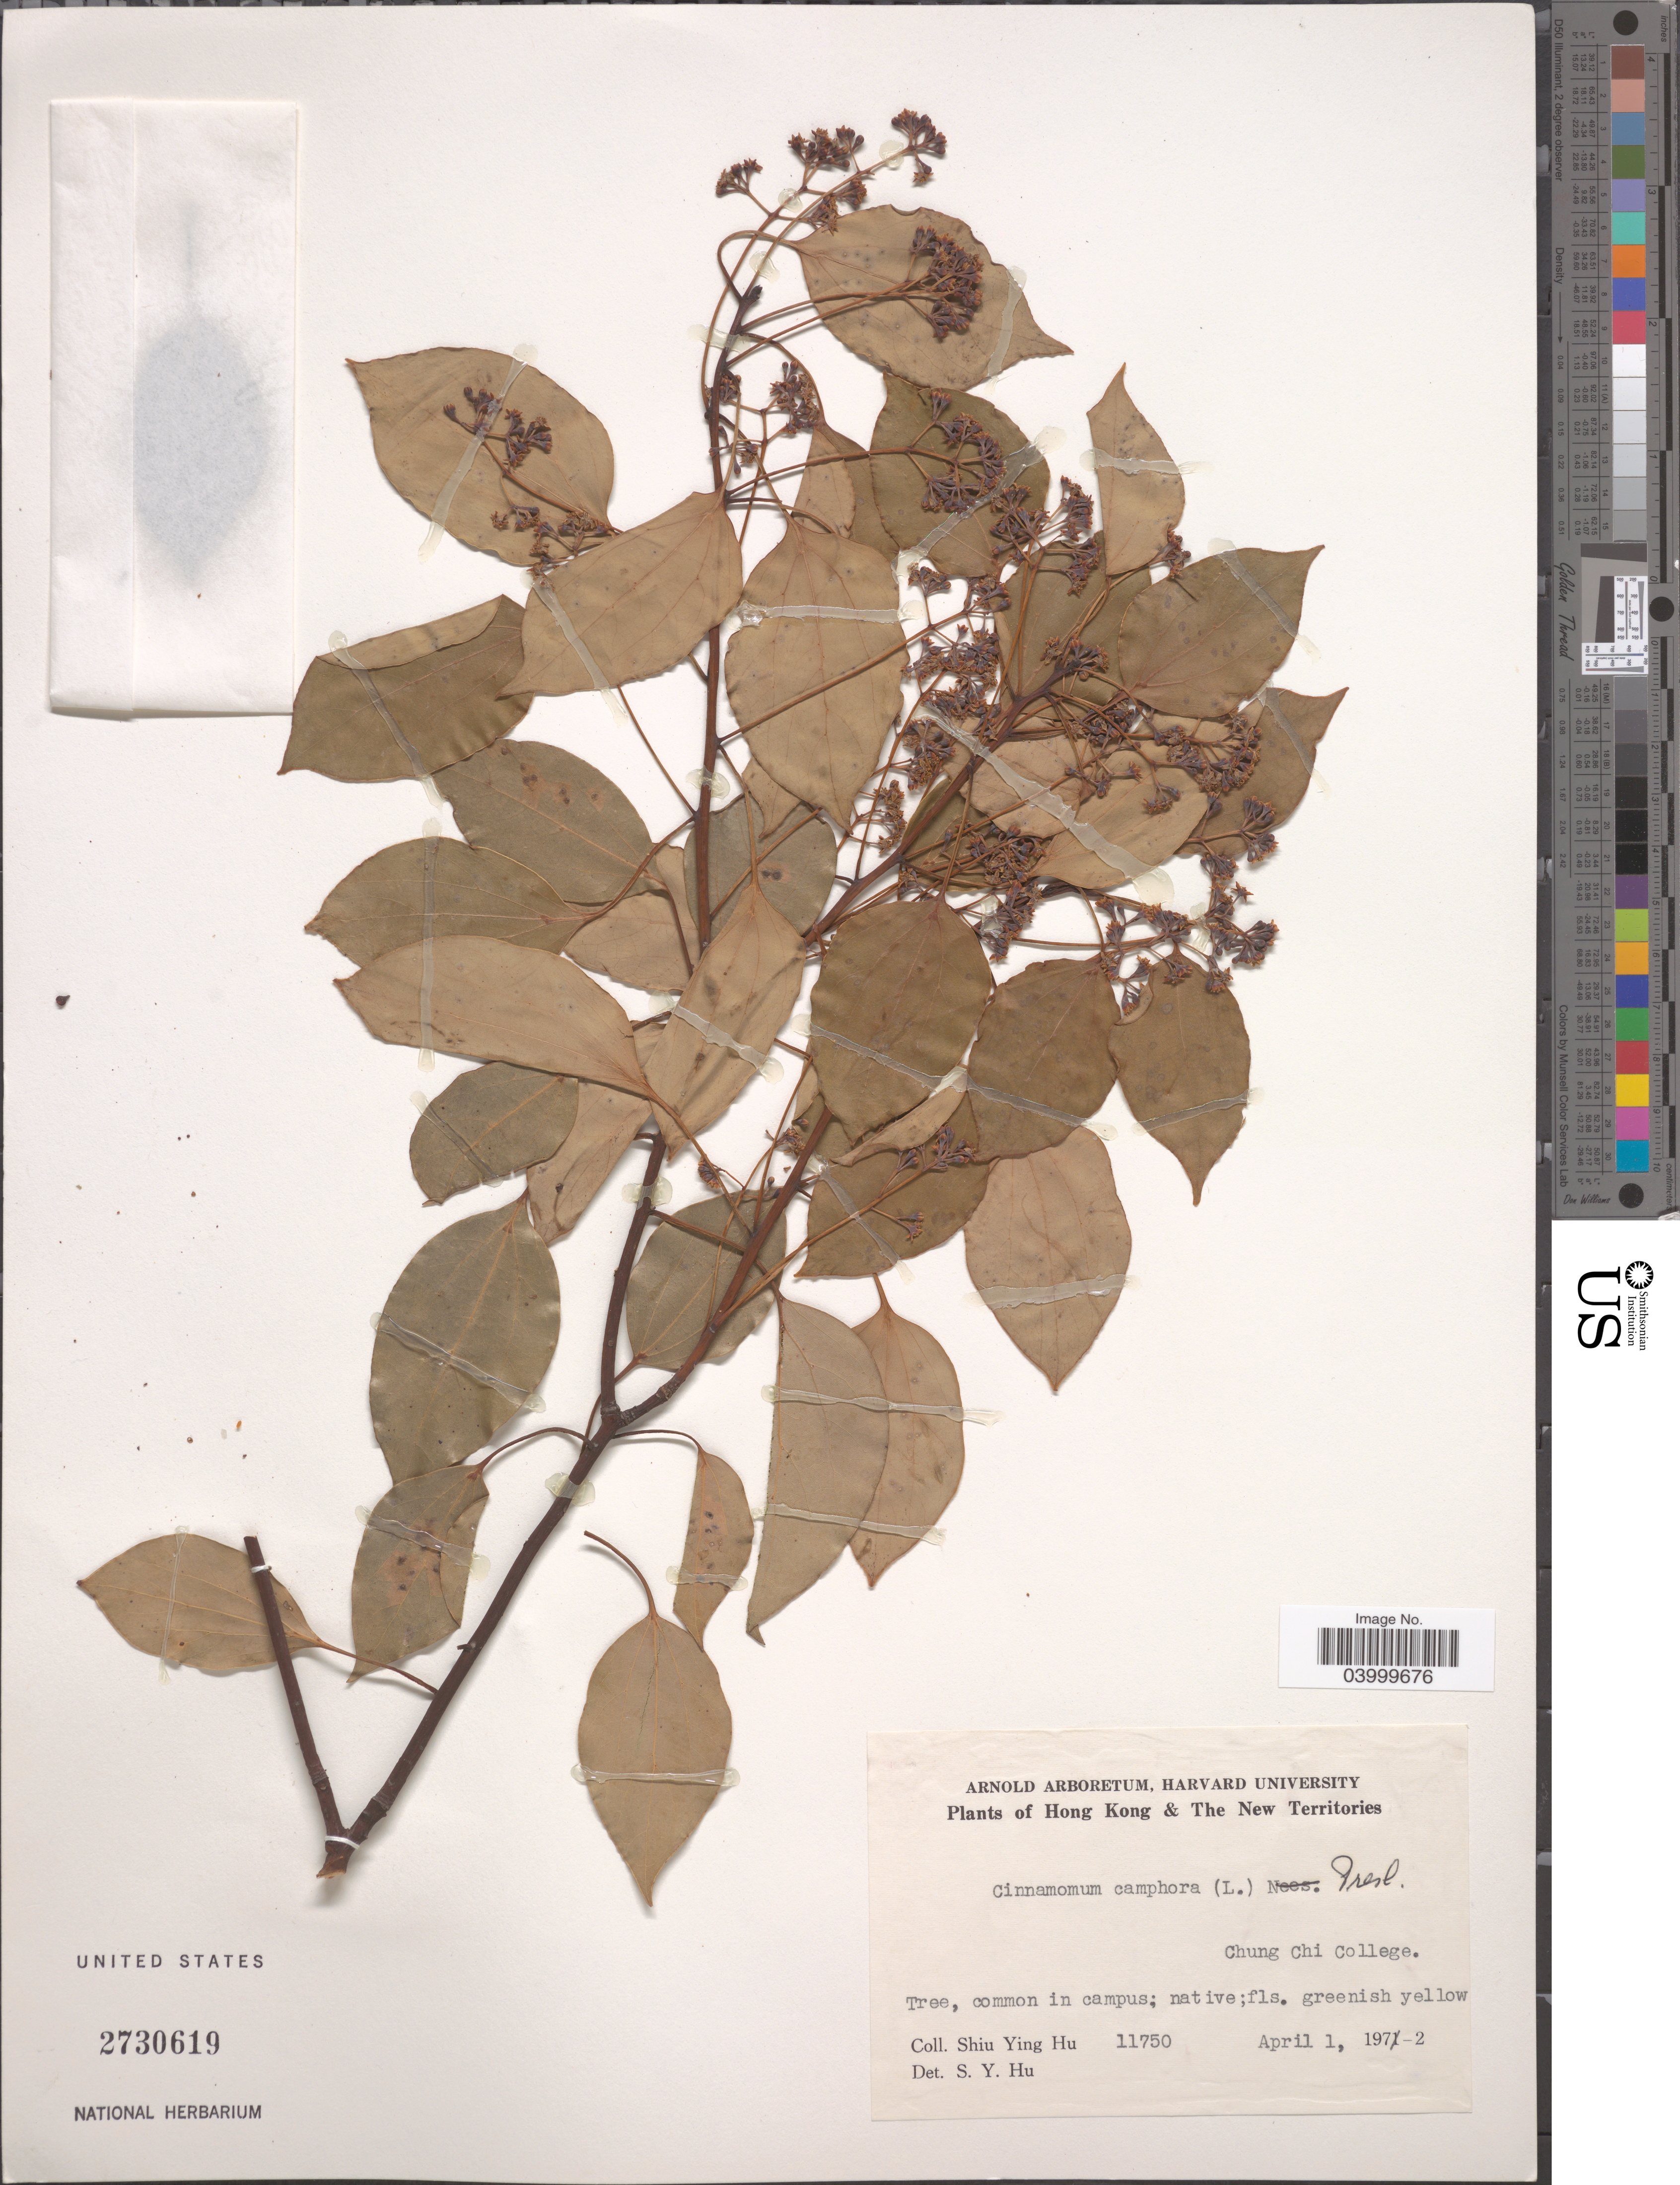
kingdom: Plantae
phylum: Tracheophyta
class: Magnoliopsida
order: Laurales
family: Lauraceae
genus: Cinnamomum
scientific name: Cinnamomum camphora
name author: (L.) J. Presl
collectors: S. Y. Hu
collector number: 11750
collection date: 1972-04-01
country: China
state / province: Hong Kong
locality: The New Territories. Chung Chi College.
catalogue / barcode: US 2730619